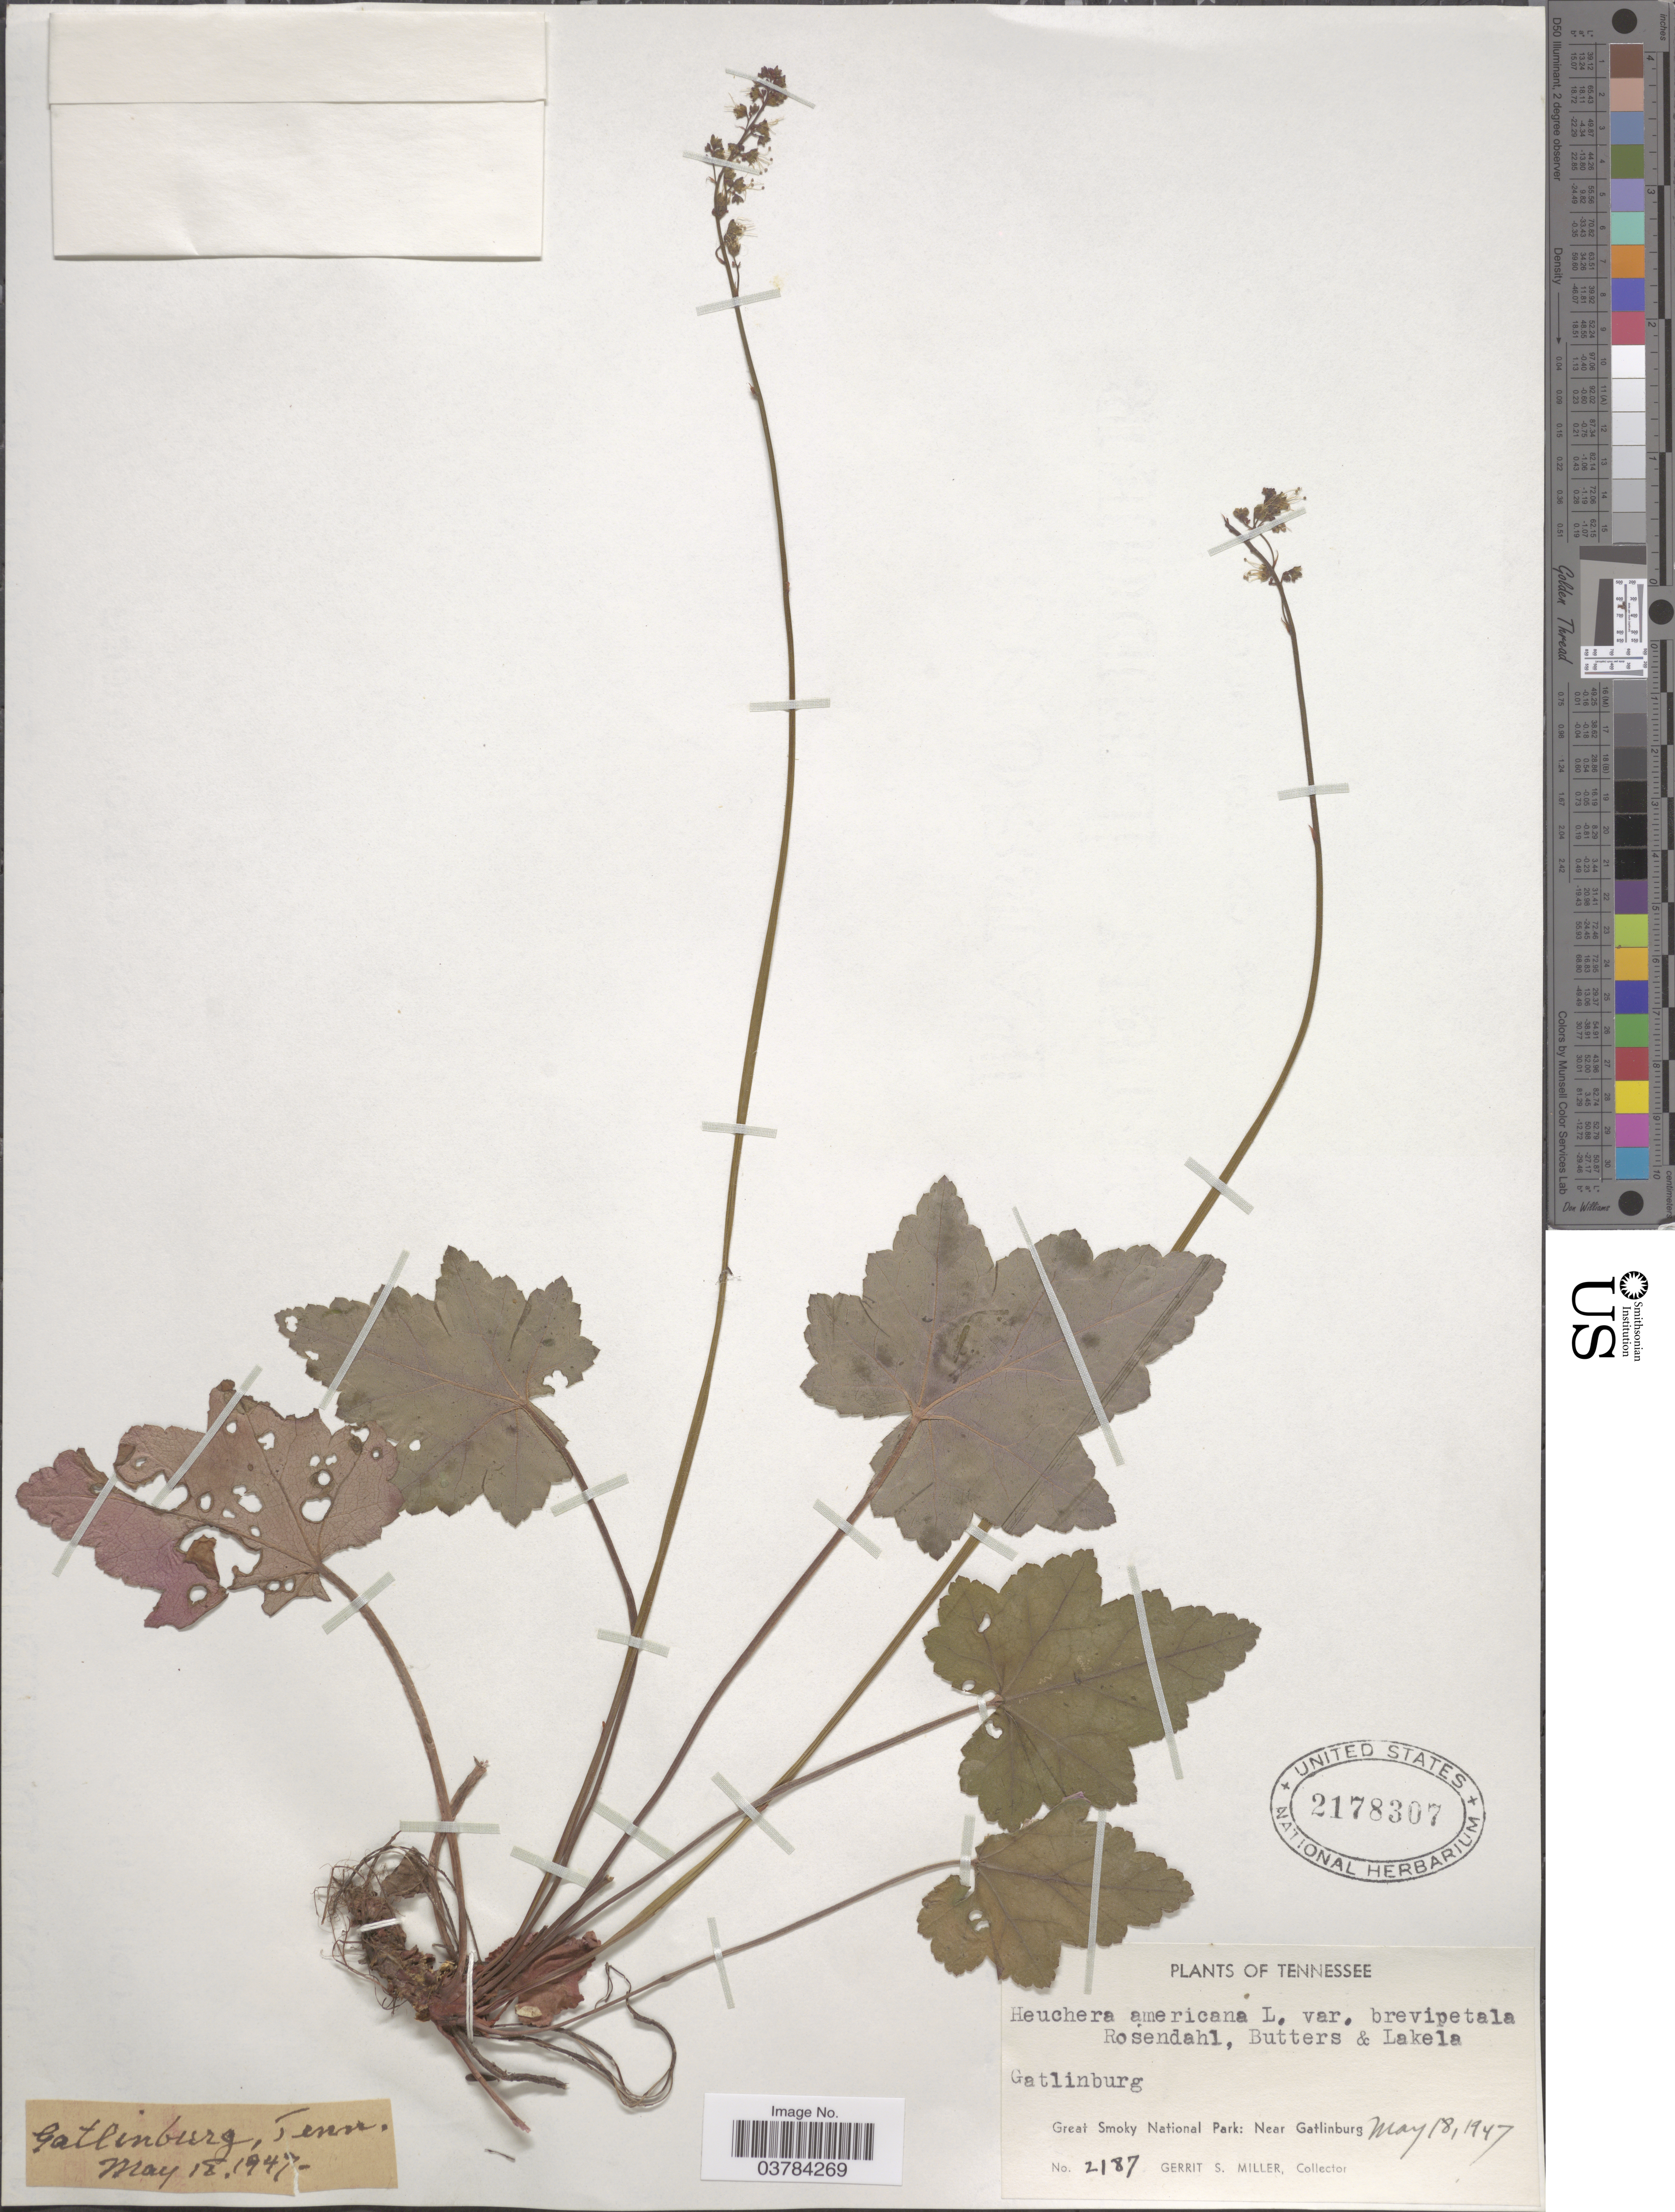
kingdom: Plantae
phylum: Tracheophyta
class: Magnoliopsida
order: Saxifragales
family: Saxifragaceae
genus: Heuchera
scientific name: Heuchera americana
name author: L.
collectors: G. S. Miller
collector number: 2187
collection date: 1947-05-18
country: United States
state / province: Tennessee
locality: Gatlinburg. Great Smoky National Park: Near Gatlinburg.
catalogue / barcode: US 2178307